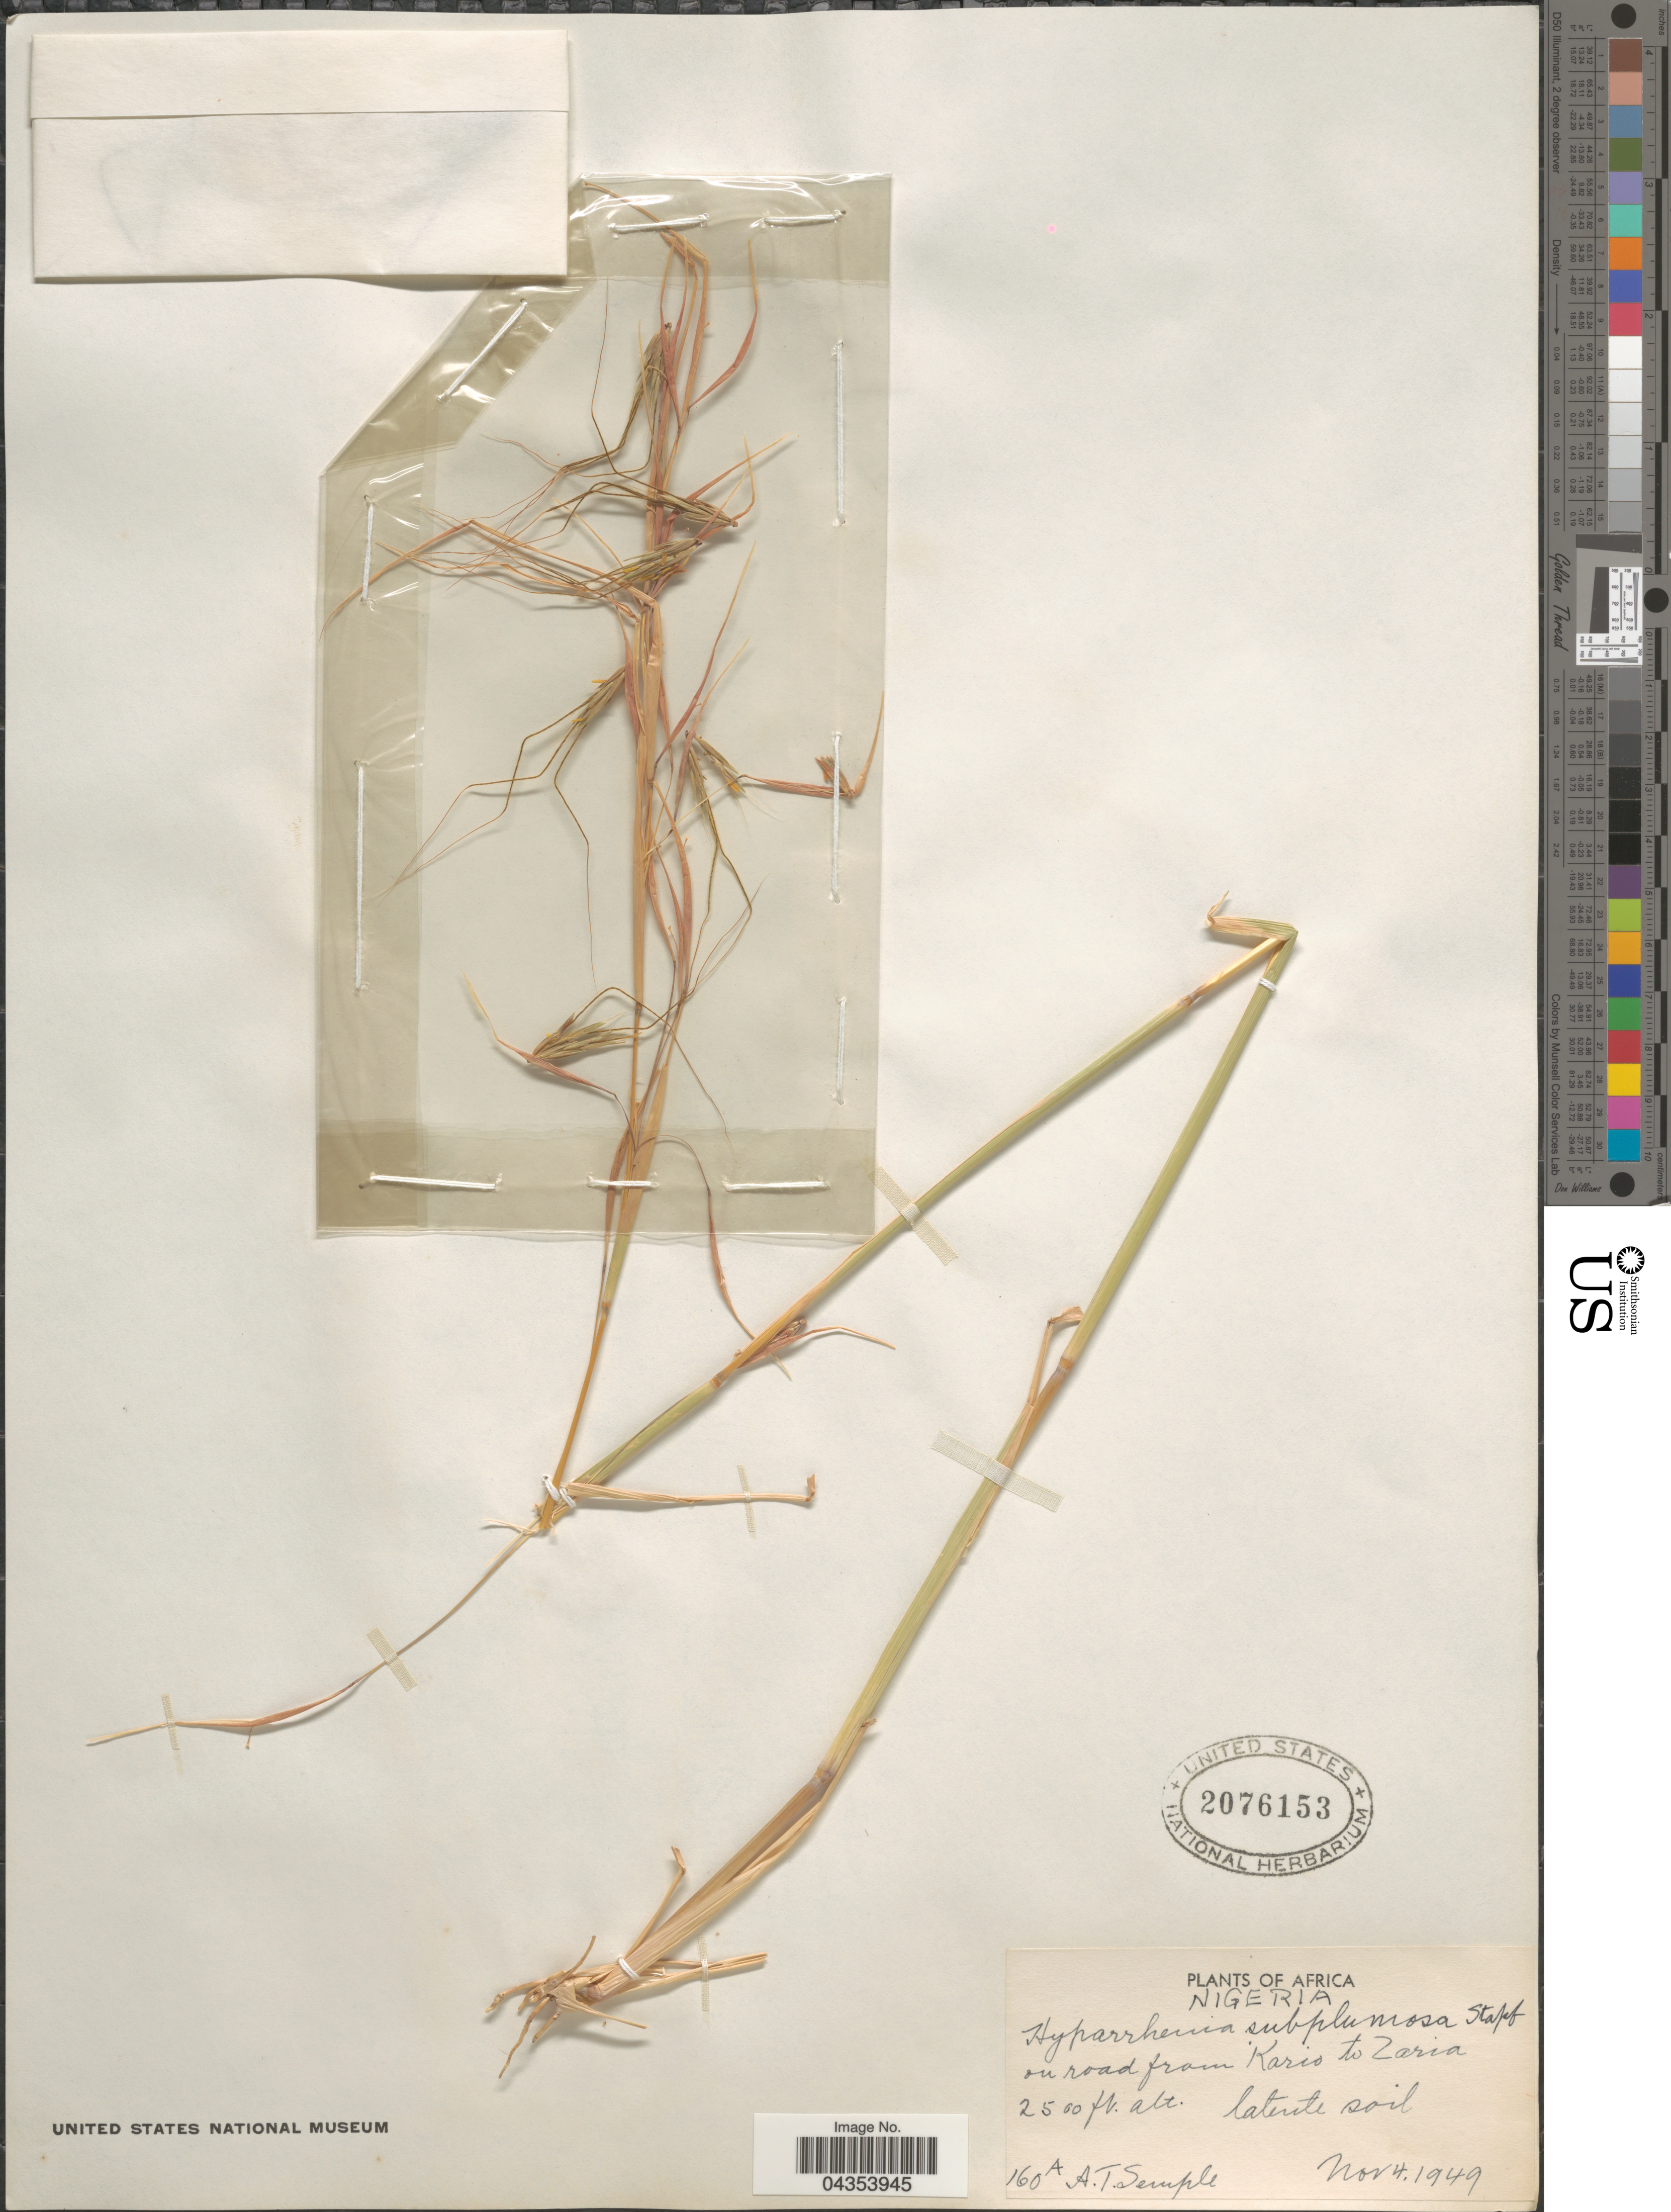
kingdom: Plantae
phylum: Tracheophyta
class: Liliopsida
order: Poales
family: Poaceae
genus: Hyparrhenia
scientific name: Hyparrhenia subplumosa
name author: Stapf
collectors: A. Semple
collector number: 160A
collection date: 1949-11-04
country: Nigeria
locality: On road from Kario to Zaria.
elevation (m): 762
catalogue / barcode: US 2076153